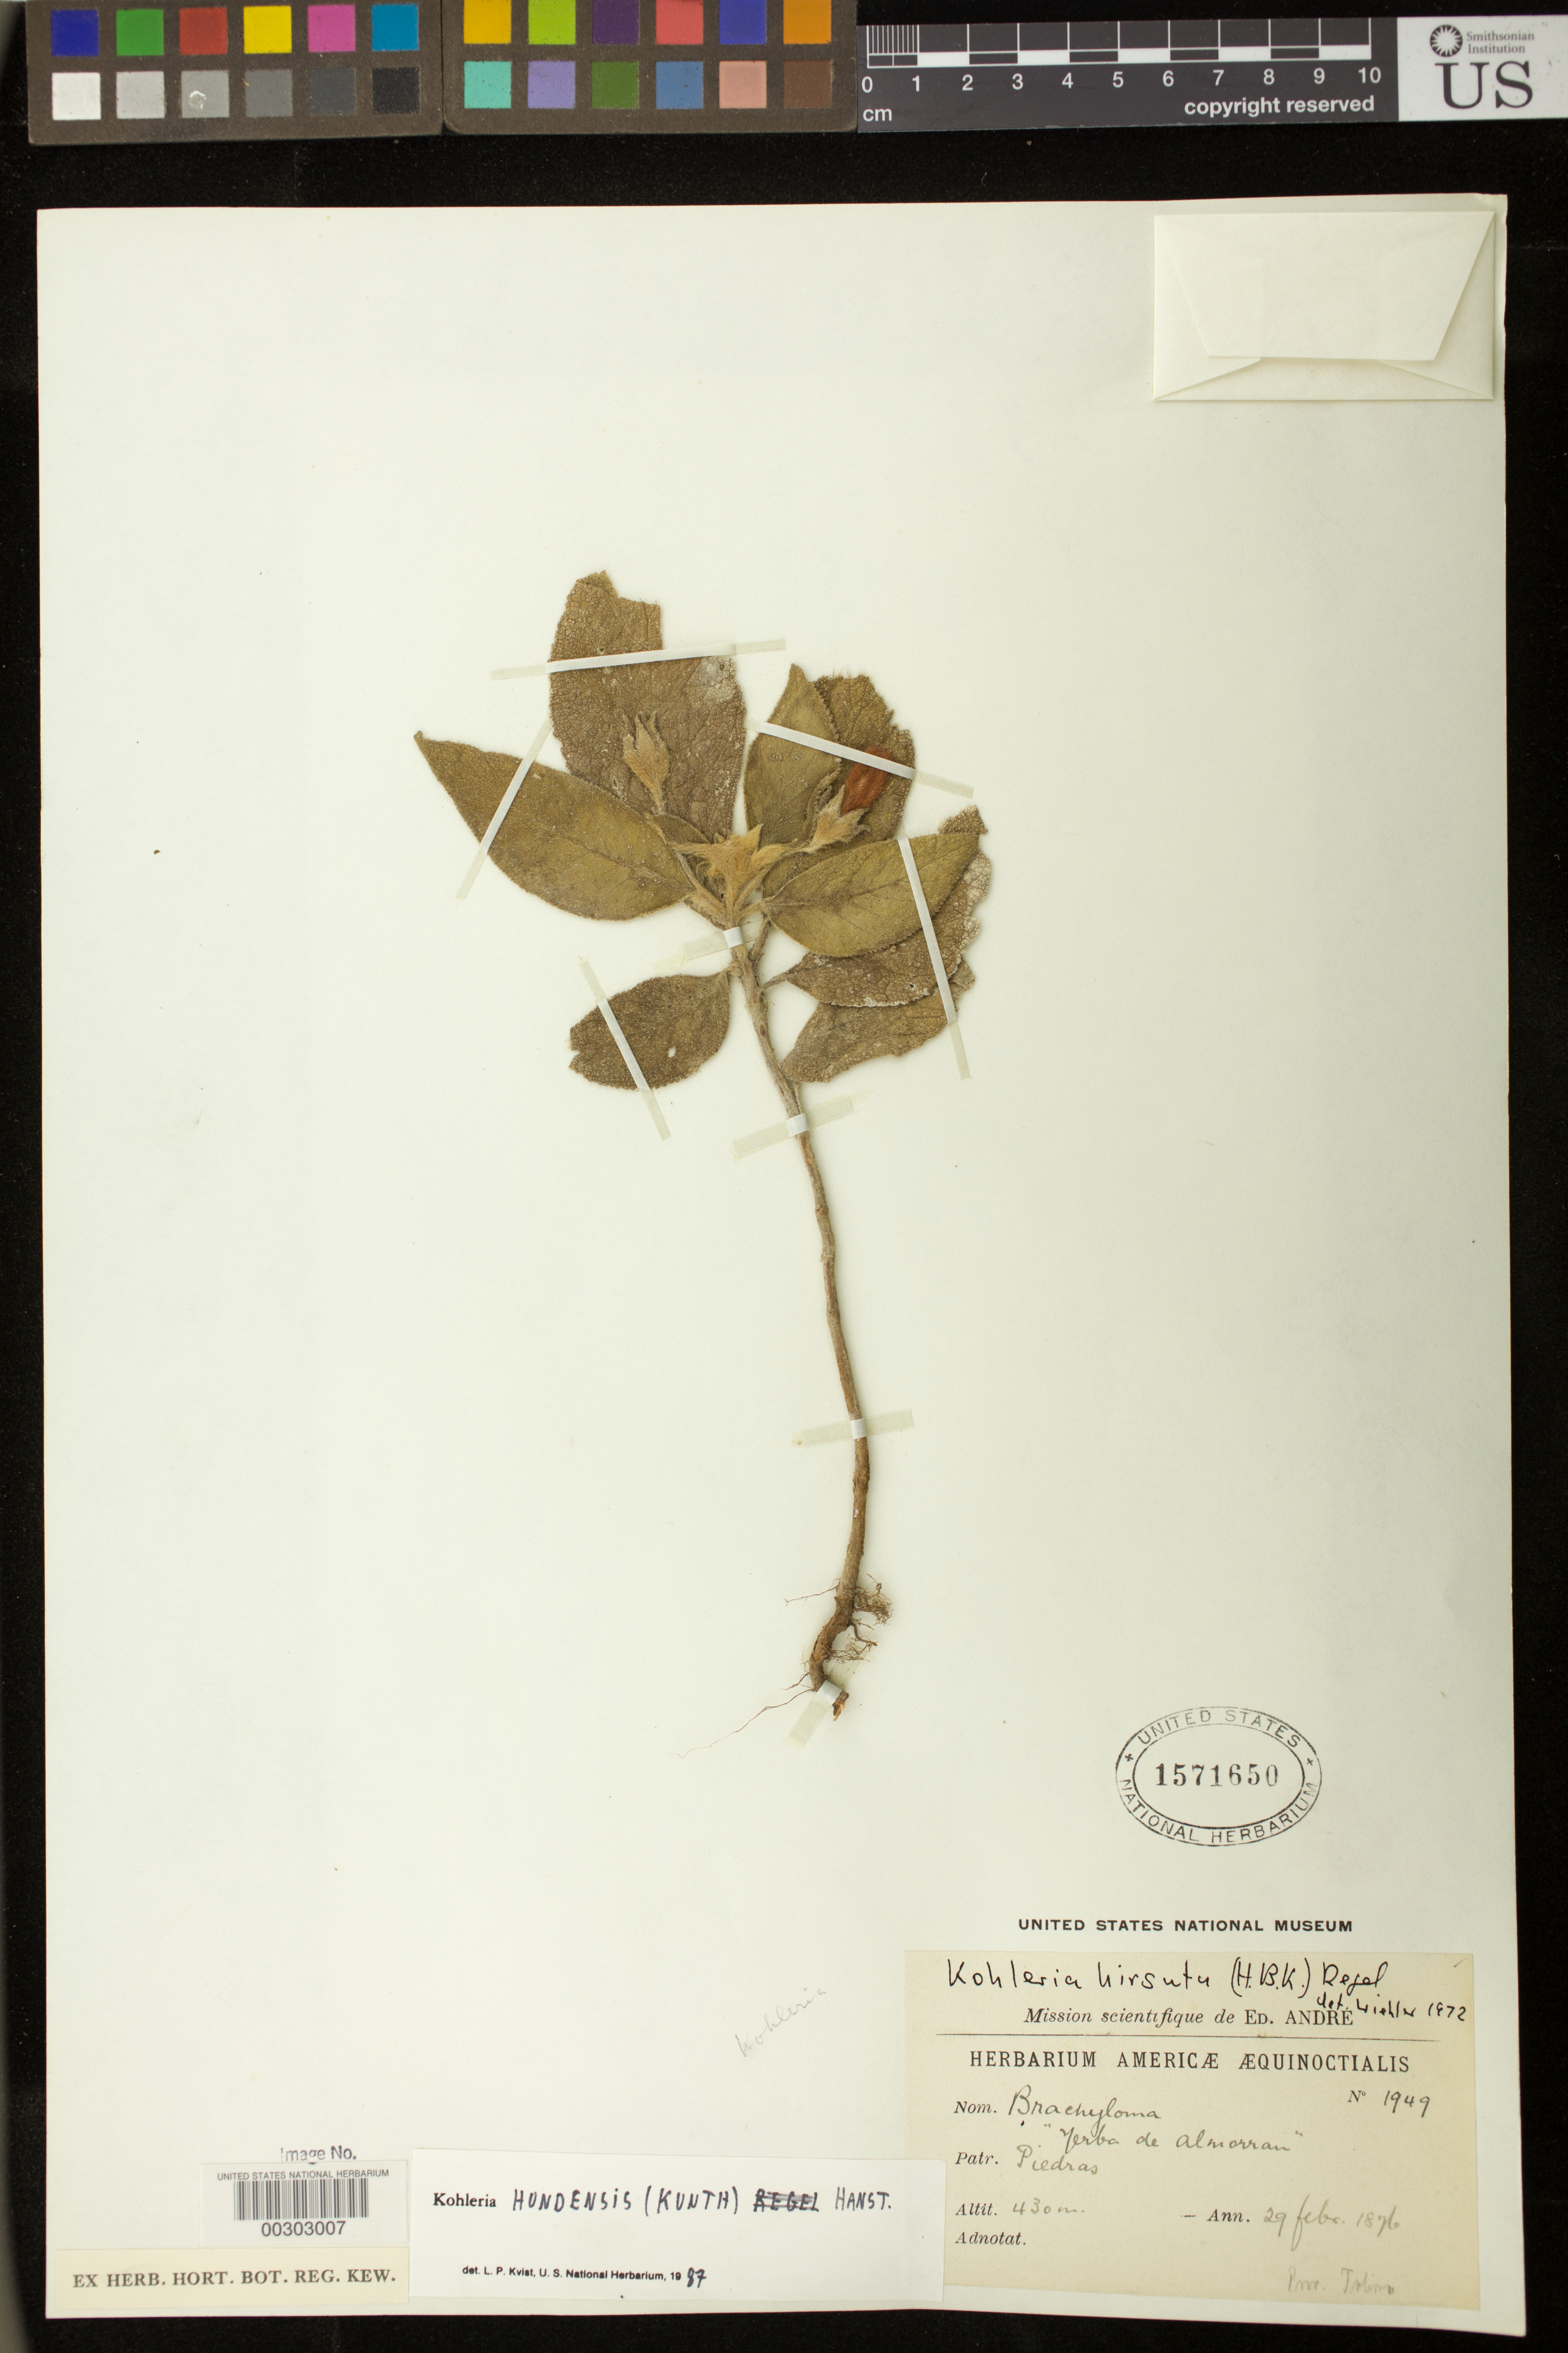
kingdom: Plantae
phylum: Tracheophyta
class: Magnoliopsida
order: Lamiales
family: Gesneriaceae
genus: Kohleria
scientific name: Kohleria hondensis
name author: (Kunth) Hanst.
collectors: E. Andre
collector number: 1949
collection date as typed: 29 Feb 1876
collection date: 1876-02-29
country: Colombia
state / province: Tolima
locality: Piedras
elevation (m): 430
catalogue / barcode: US 1571650